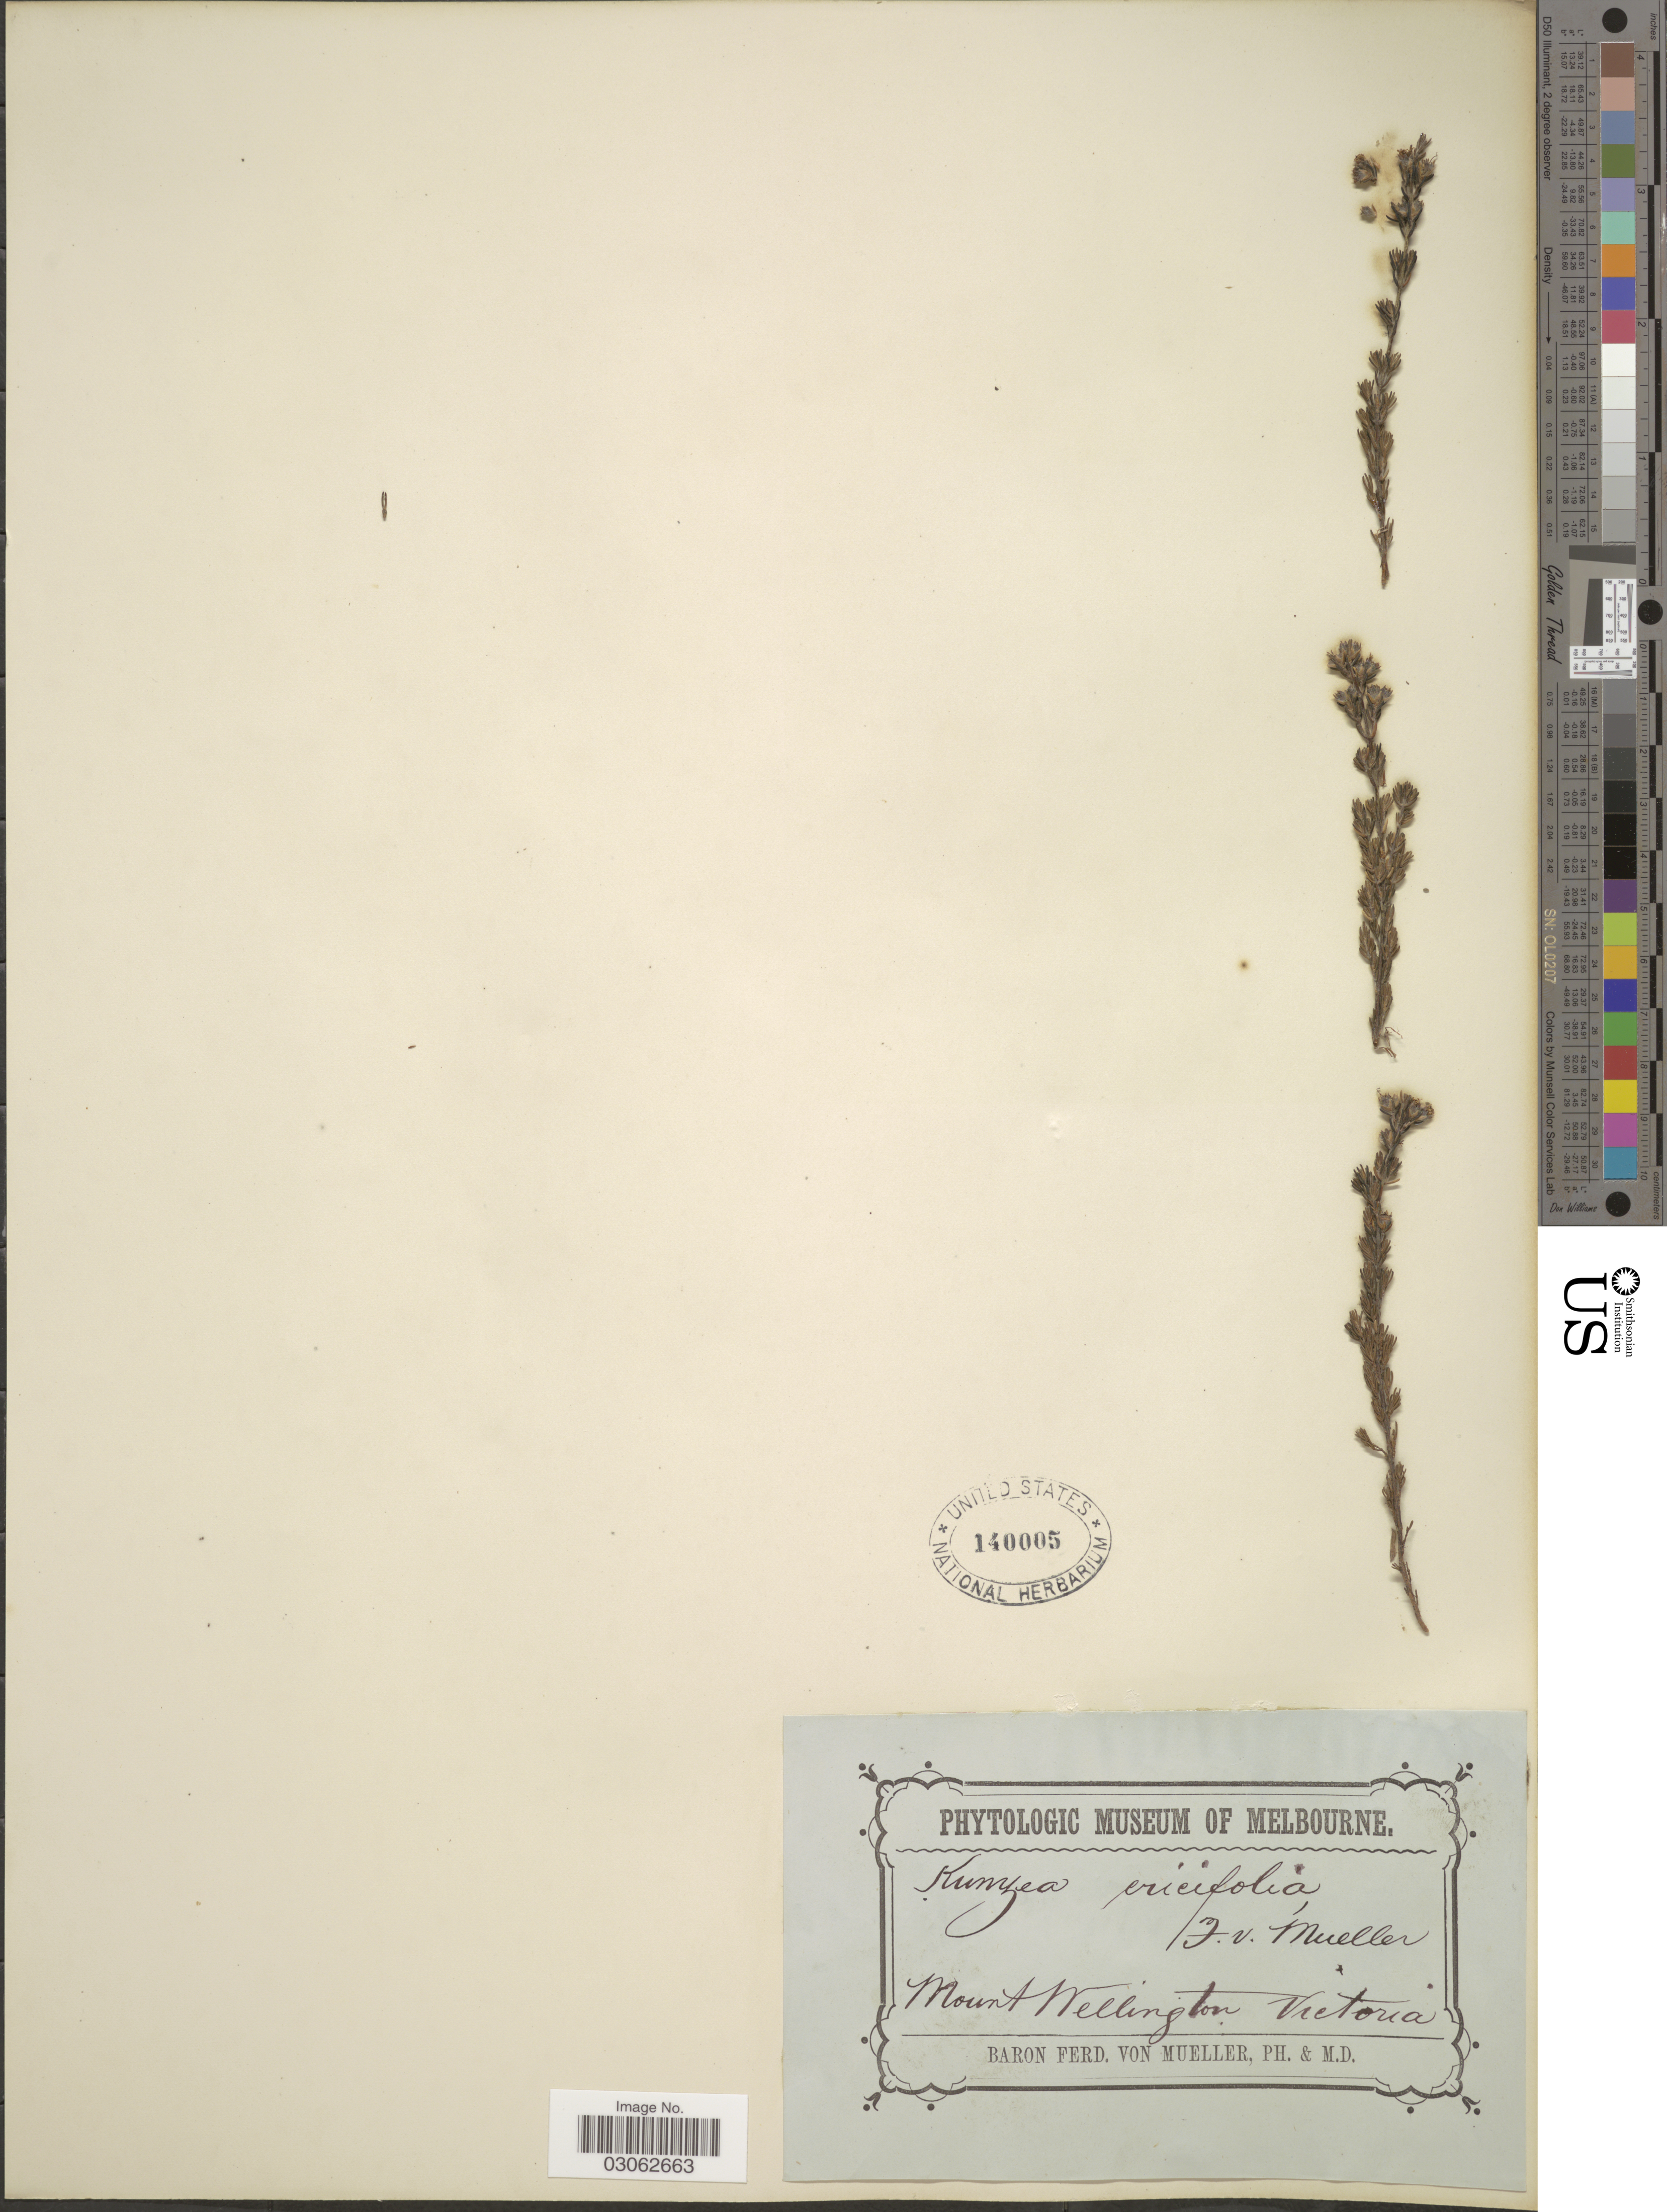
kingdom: Plantae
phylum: Tracheophyta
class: Magnoliopsida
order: Myrtales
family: Myrtaceae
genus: Kunzea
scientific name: Kunzea ericifolia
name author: (Sm.) Heynh.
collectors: F. Mueller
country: Australia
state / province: Victoria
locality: Mount Wellington. Victoria.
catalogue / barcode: US 140005